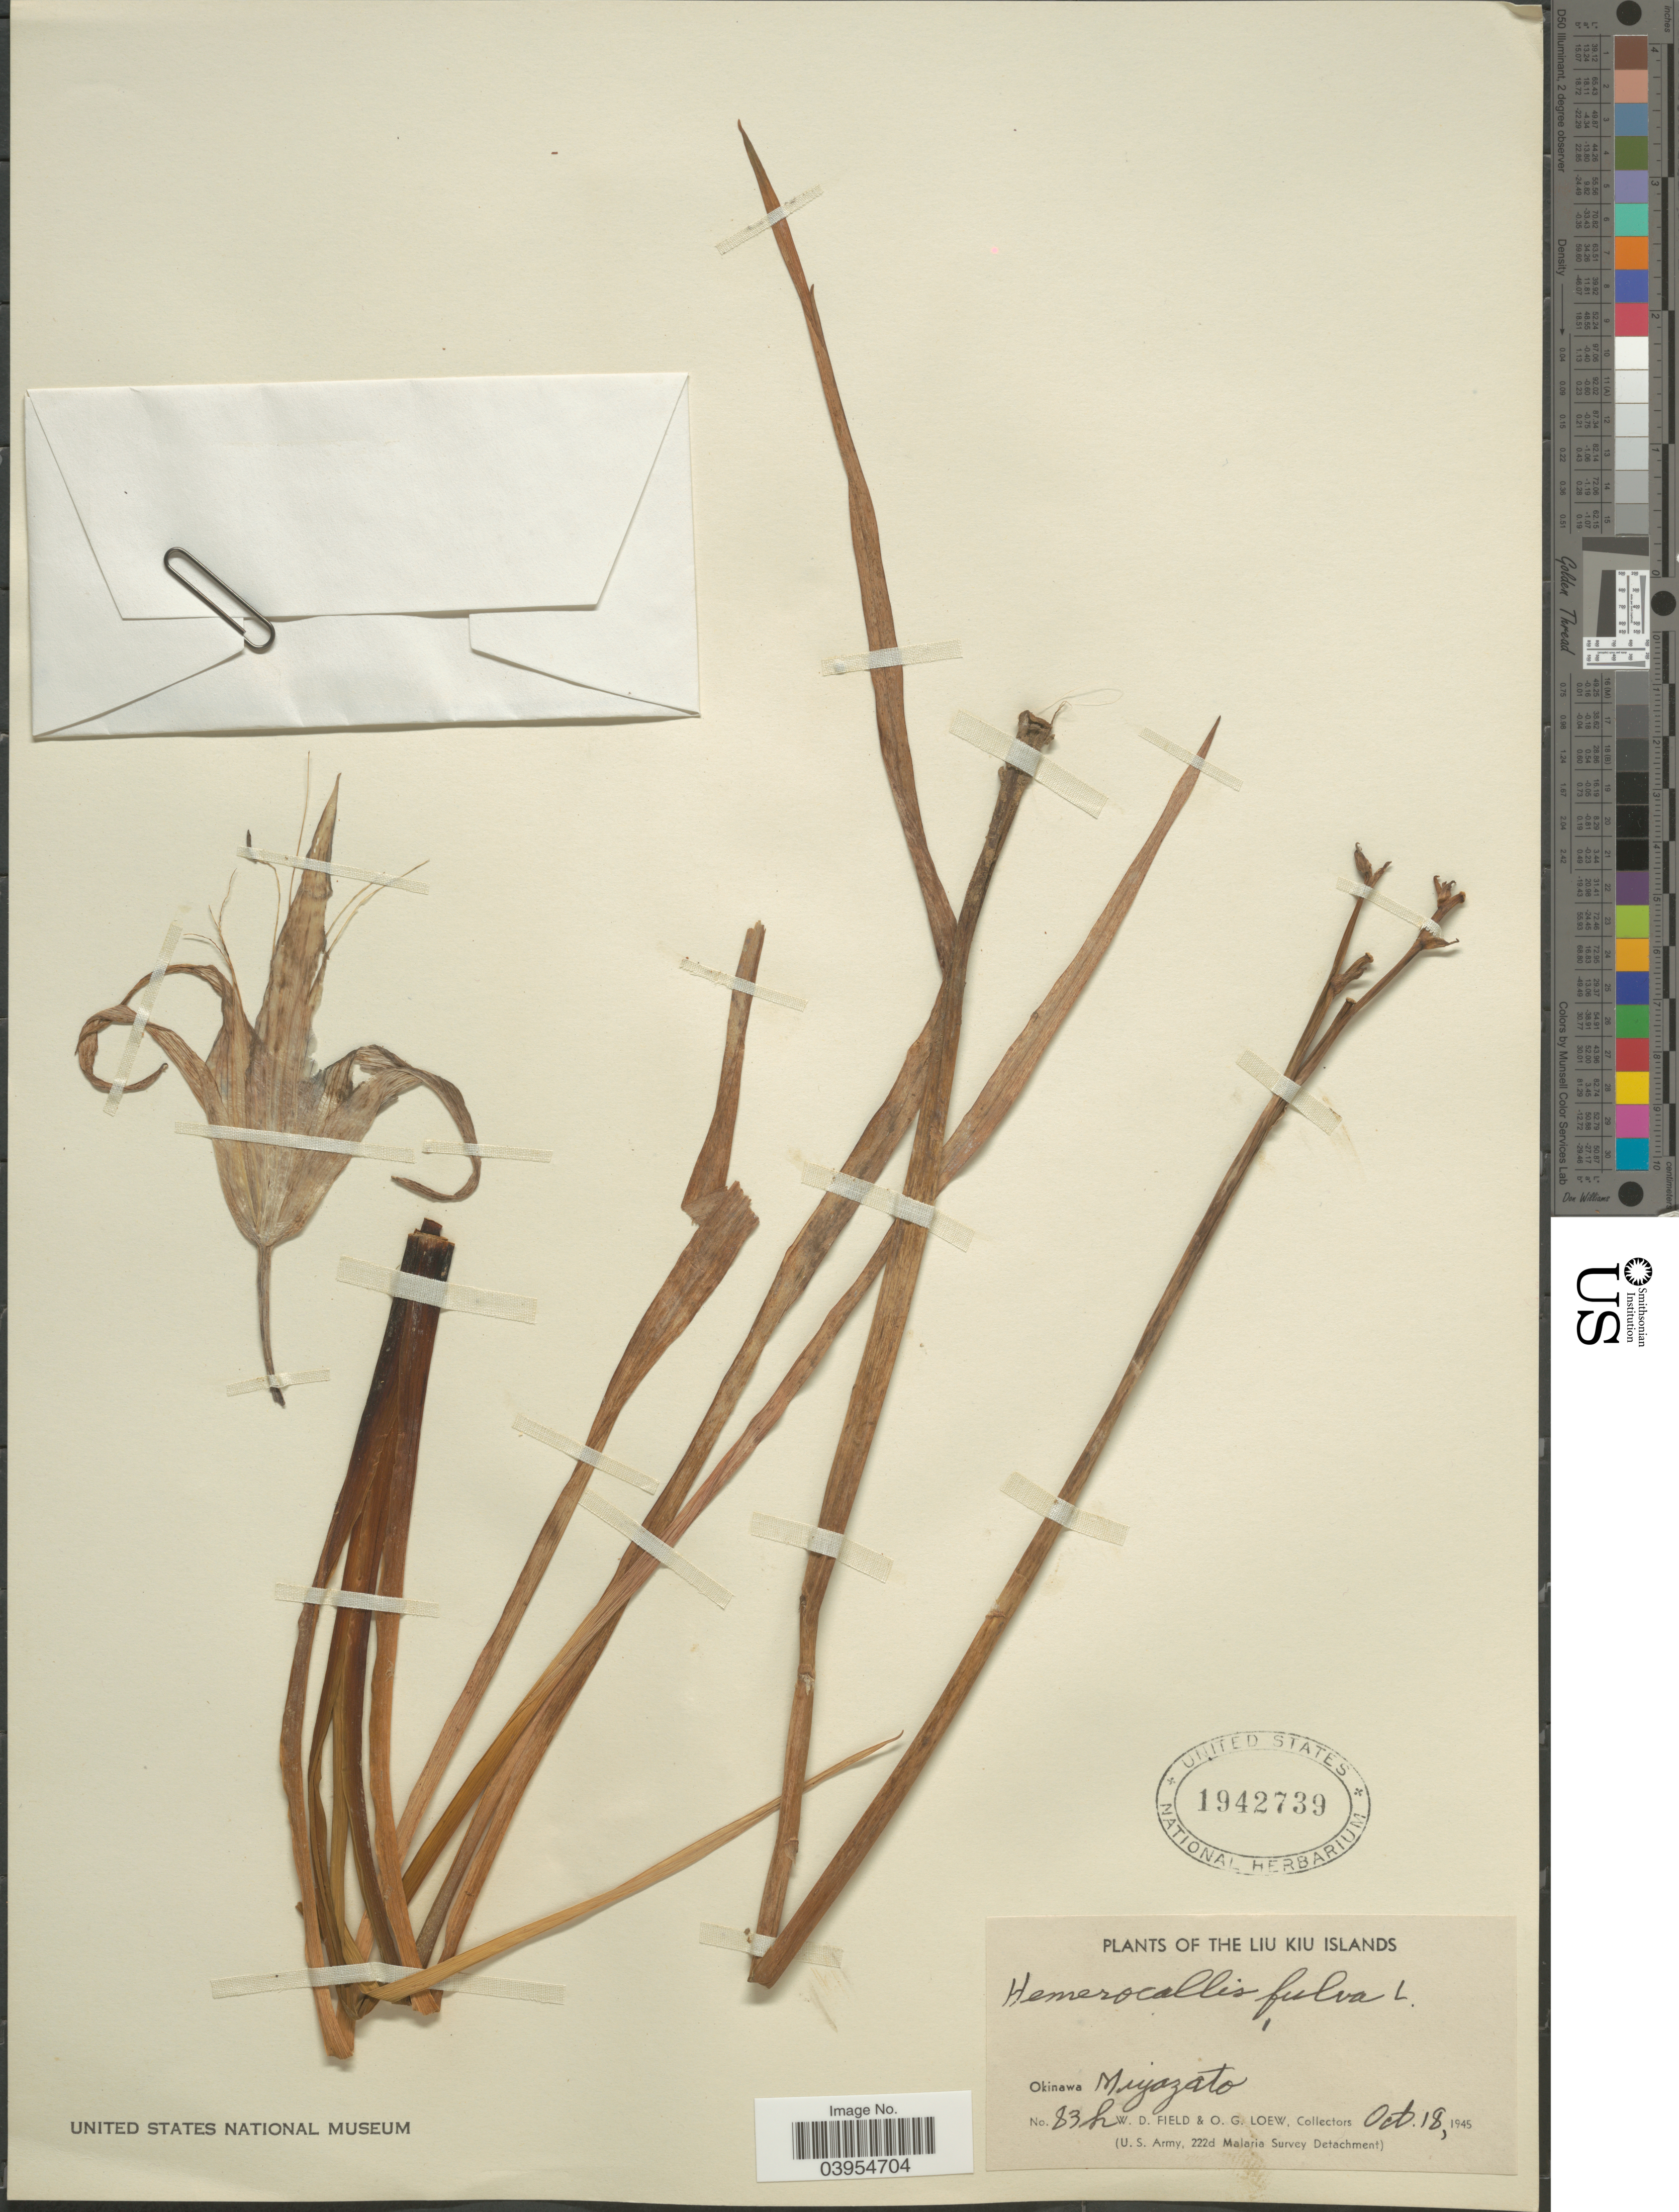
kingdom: Plantae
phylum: Tracheophyta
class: Liliopsida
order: Asparagales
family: Asphodelaceae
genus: Hemerocallis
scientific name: Hemerocallis fulva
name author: L.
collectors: W. D. Field & O. G. Loew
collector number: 83h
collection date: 1945-10-18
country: Japan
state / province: Okinawa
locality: The Liu Kiu Islands. Okinawa Miyazato.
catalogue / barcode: US 1942739